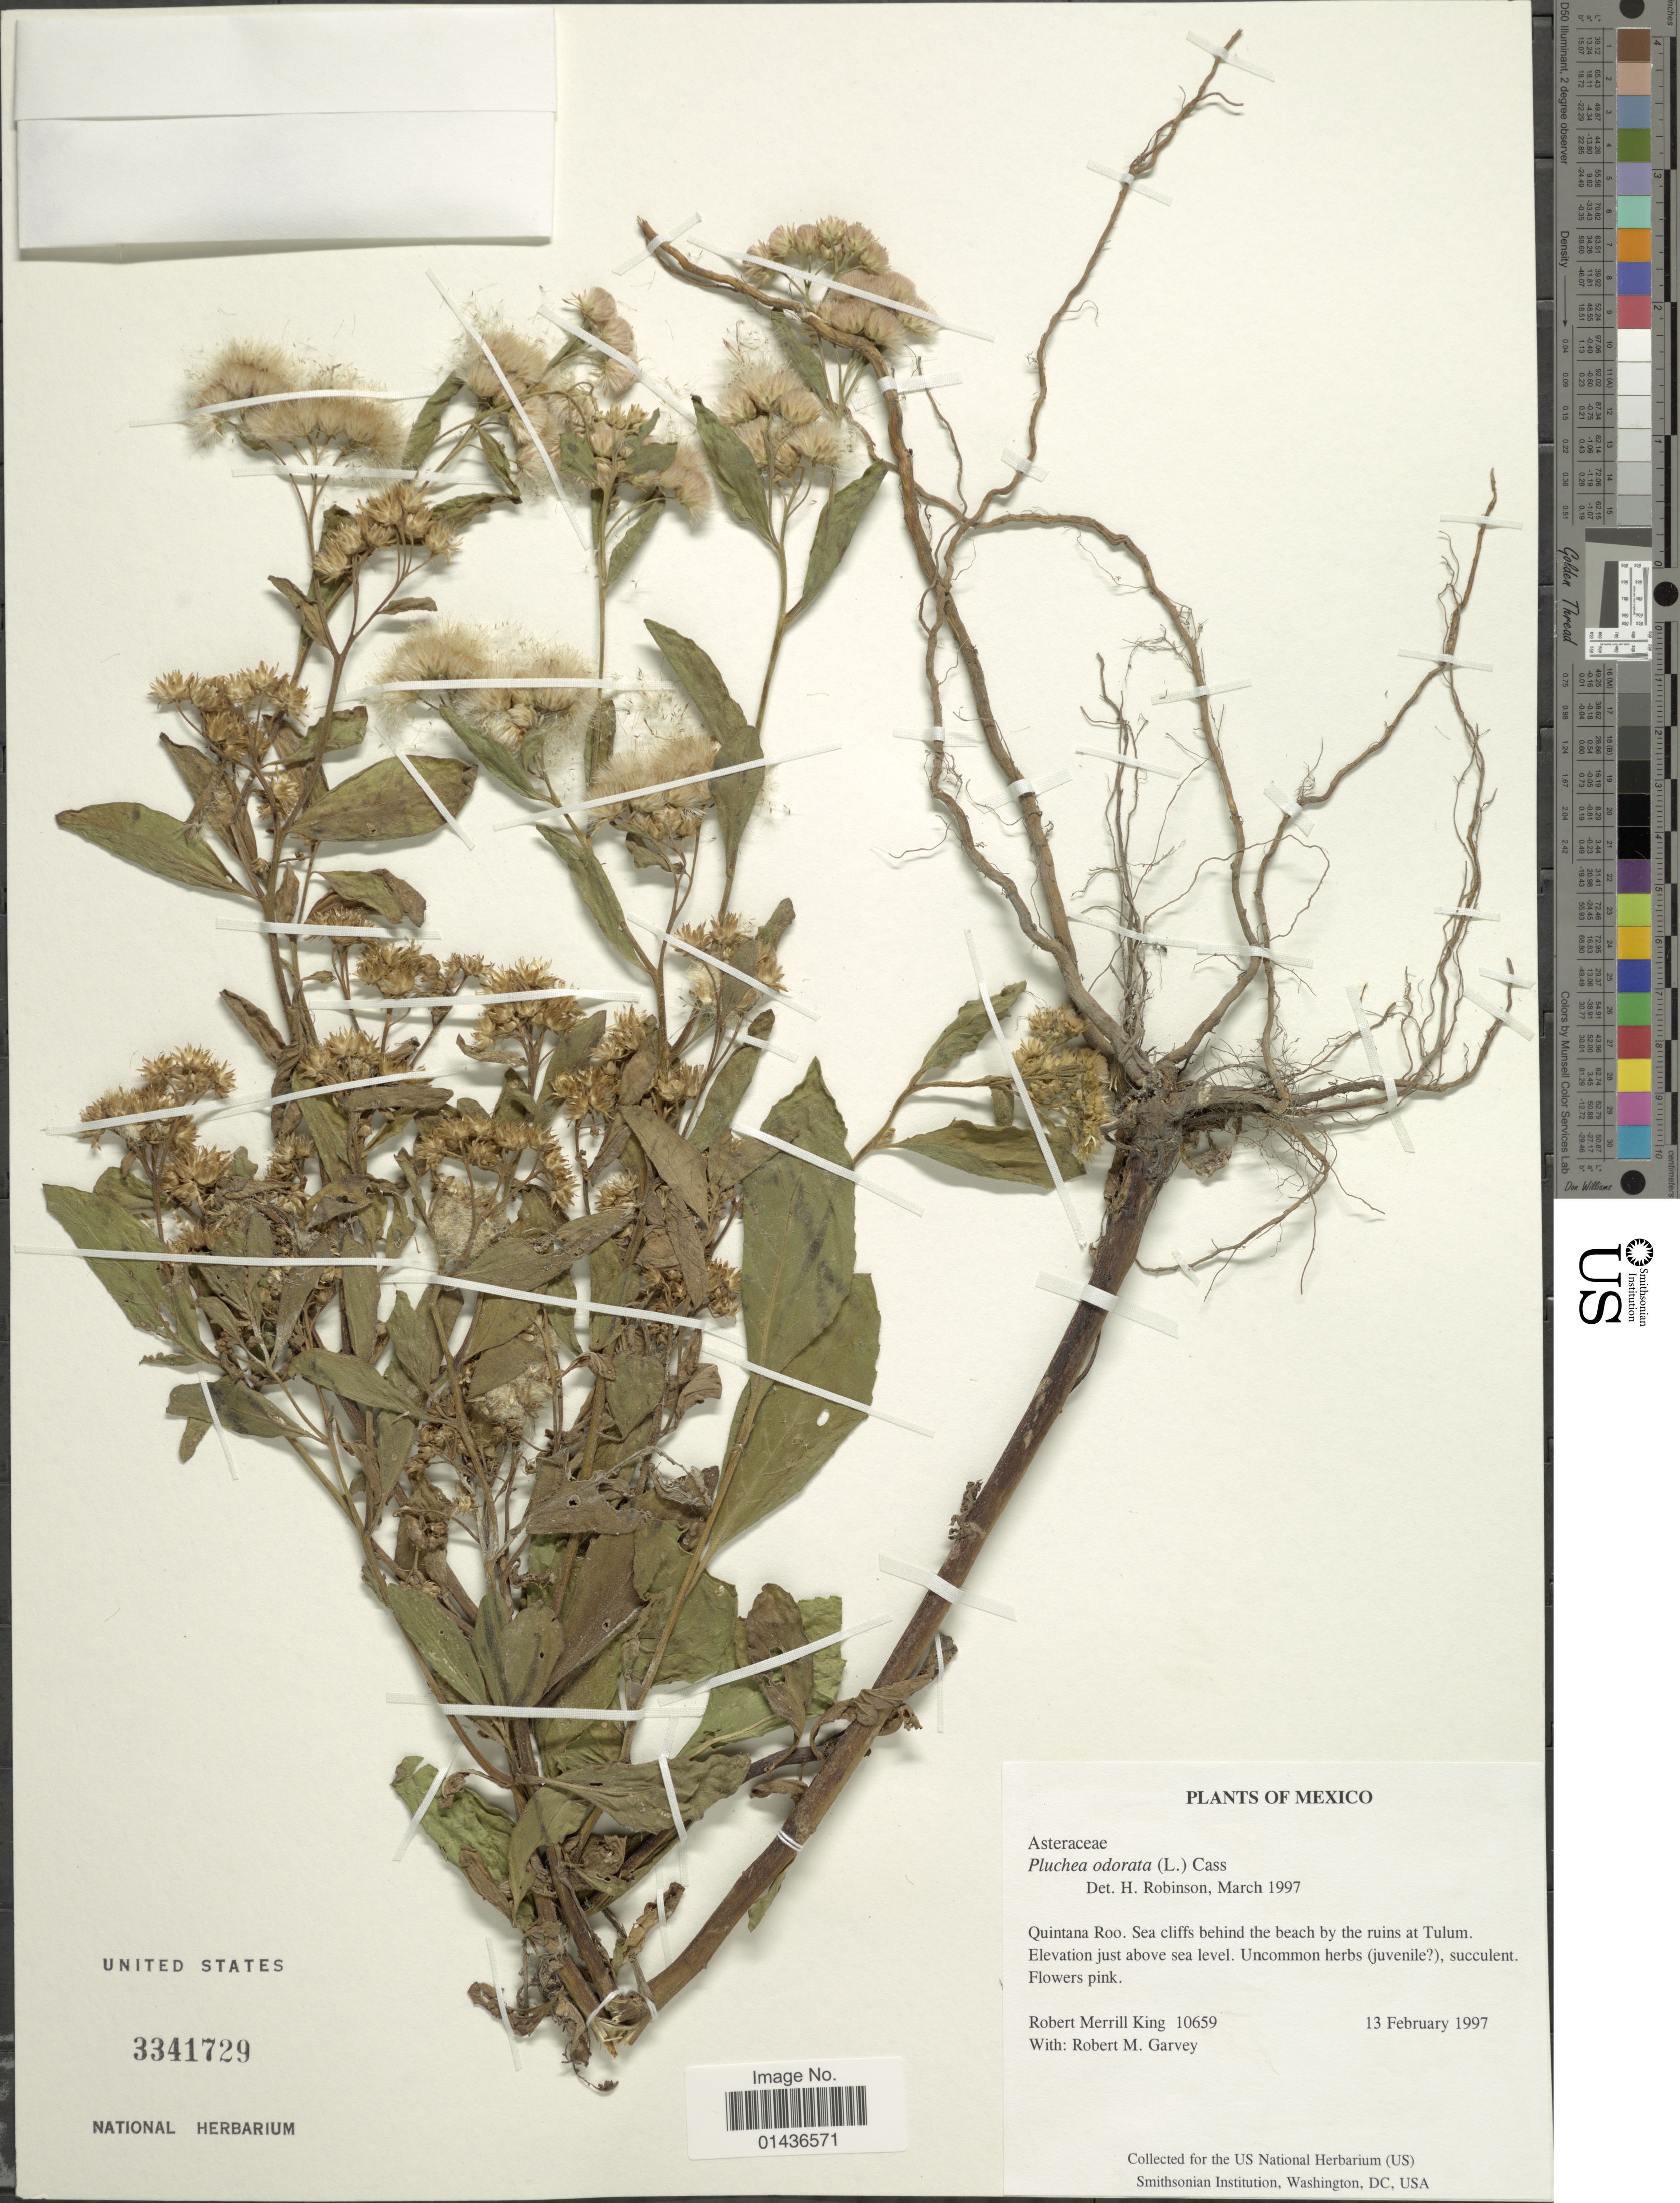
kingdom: Plantae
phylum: Tracheophyta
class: Magnoliopsida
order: Asterales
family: Asteraceae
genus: Pluchea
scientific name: Pluchea odorata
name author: (L.) Cass.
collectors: R. M. King & R. Garvey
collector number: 10659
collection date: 1997-02-13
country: Mexico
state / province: Quintana Roo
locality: Ruins at Tulum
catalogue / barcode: US 3341729